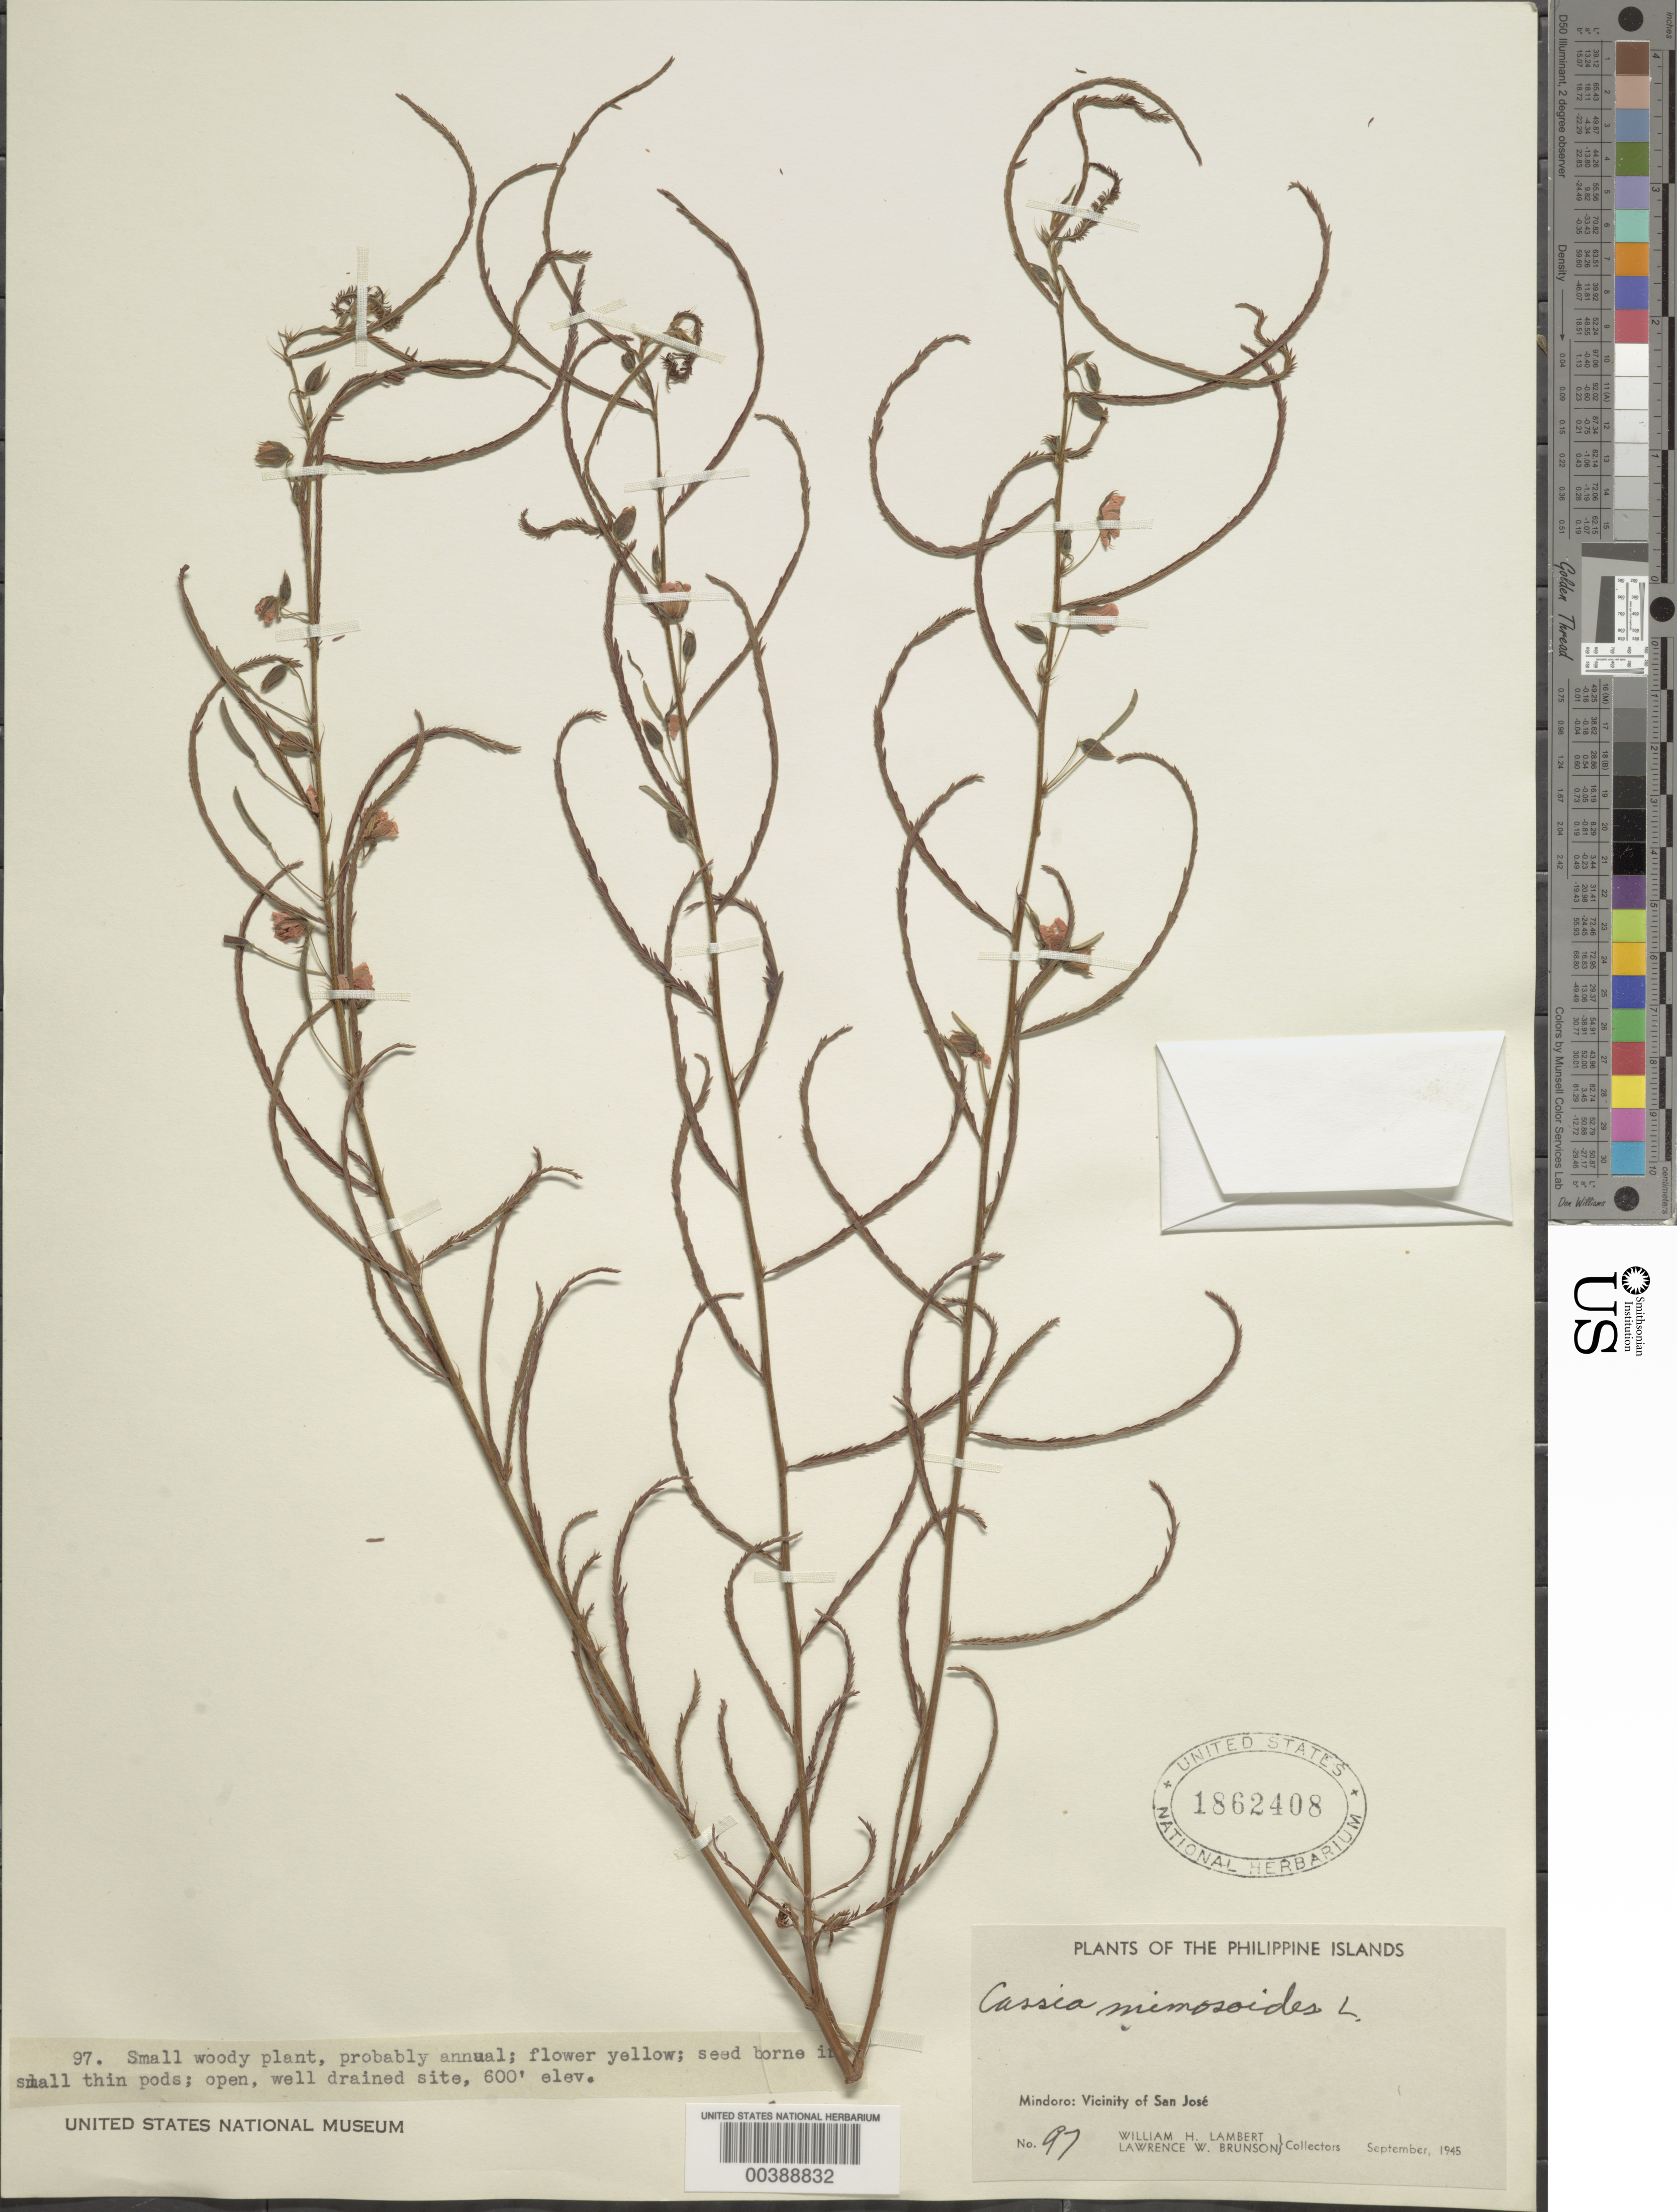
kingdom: Plantae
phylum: Tracheophyta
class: Magnoliopsida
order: Fabales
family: Fabaceae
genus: Chamaecrista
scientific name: Chamaecrista mimosoides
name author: (L.) Greene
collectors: W. Lambert & L. Brunson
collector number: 97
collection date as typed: Sep 1945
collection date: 1945-09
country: Philippines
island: Mindoro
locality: Vicinity of san jose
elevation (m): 183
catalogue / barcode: US 1862408